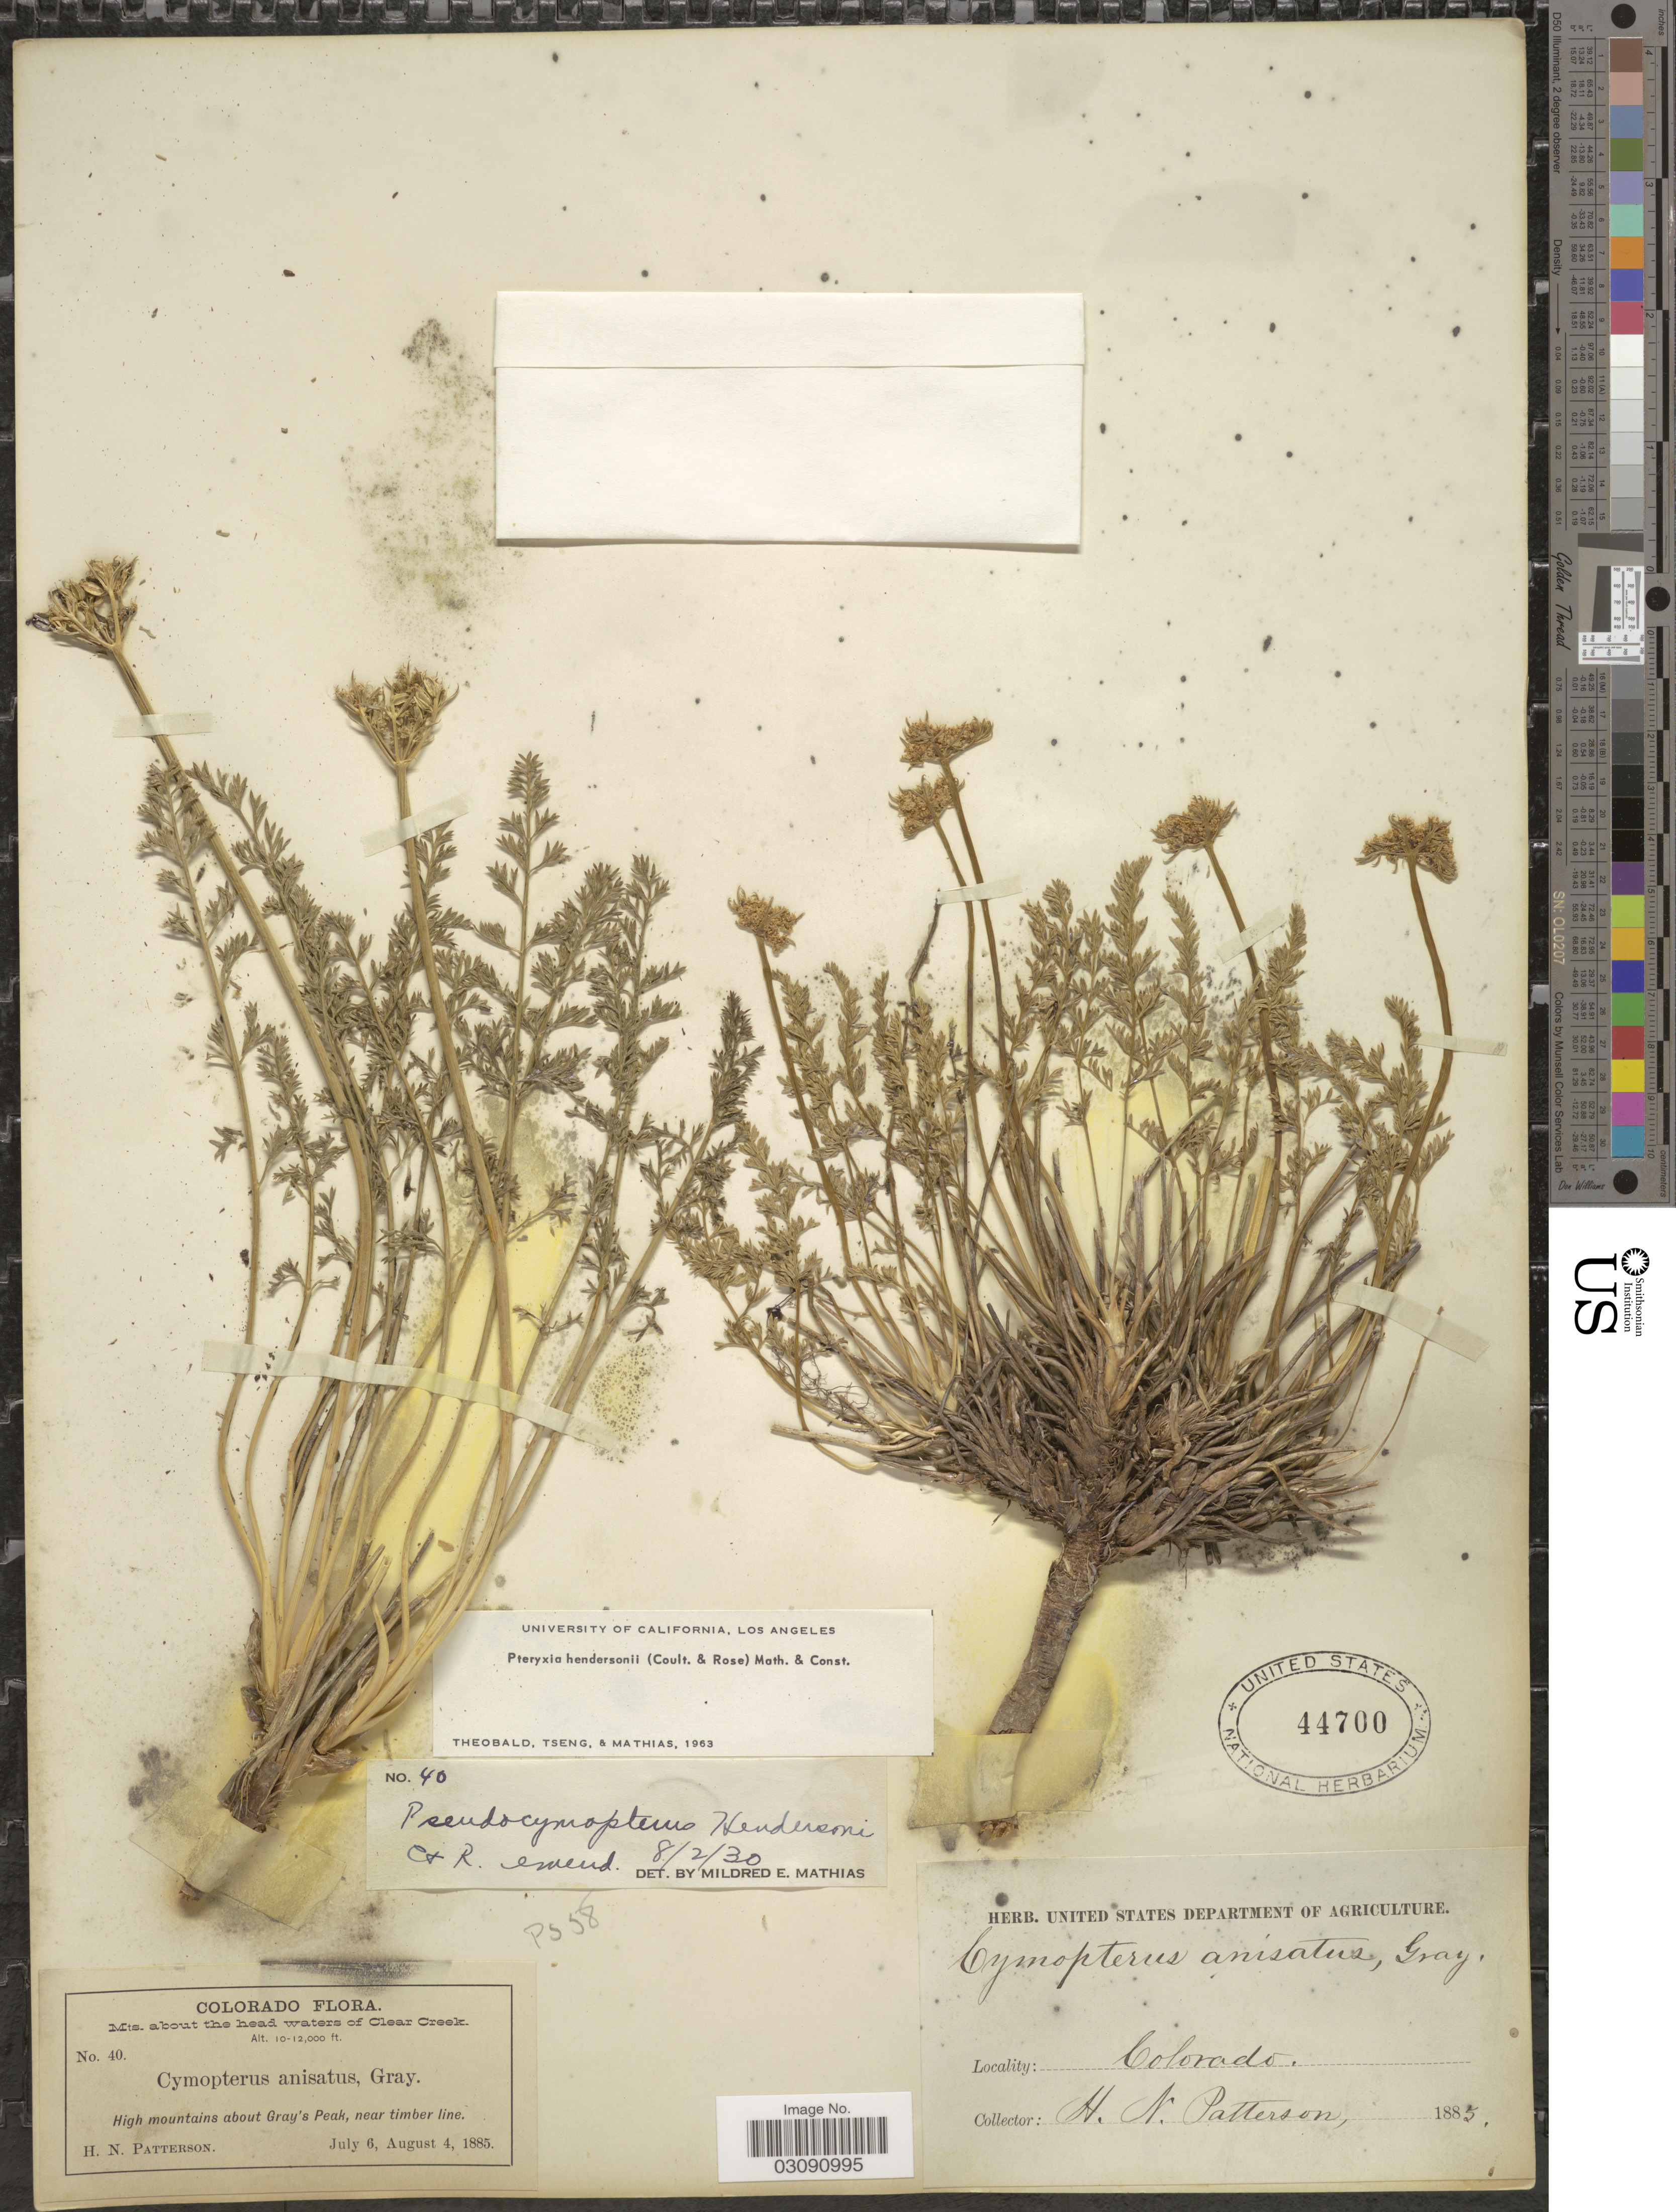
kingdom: Plantae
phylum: Tracheophyta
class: Magnoliopsida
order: Apiales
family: Apiaceae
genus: Pteryxia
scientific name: Pteryxia hendersonii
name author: (J.M. Coult. & Rose) Mathias & Constance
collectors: H. N. Patterson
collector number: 40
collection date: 1885-07-06/1885-08-04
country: United States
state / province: Colorado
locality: Mts. about the head waters of Clear Creek, High mountains about Gray's Peak, near timber line.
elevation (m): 3048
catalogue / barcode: US 44700